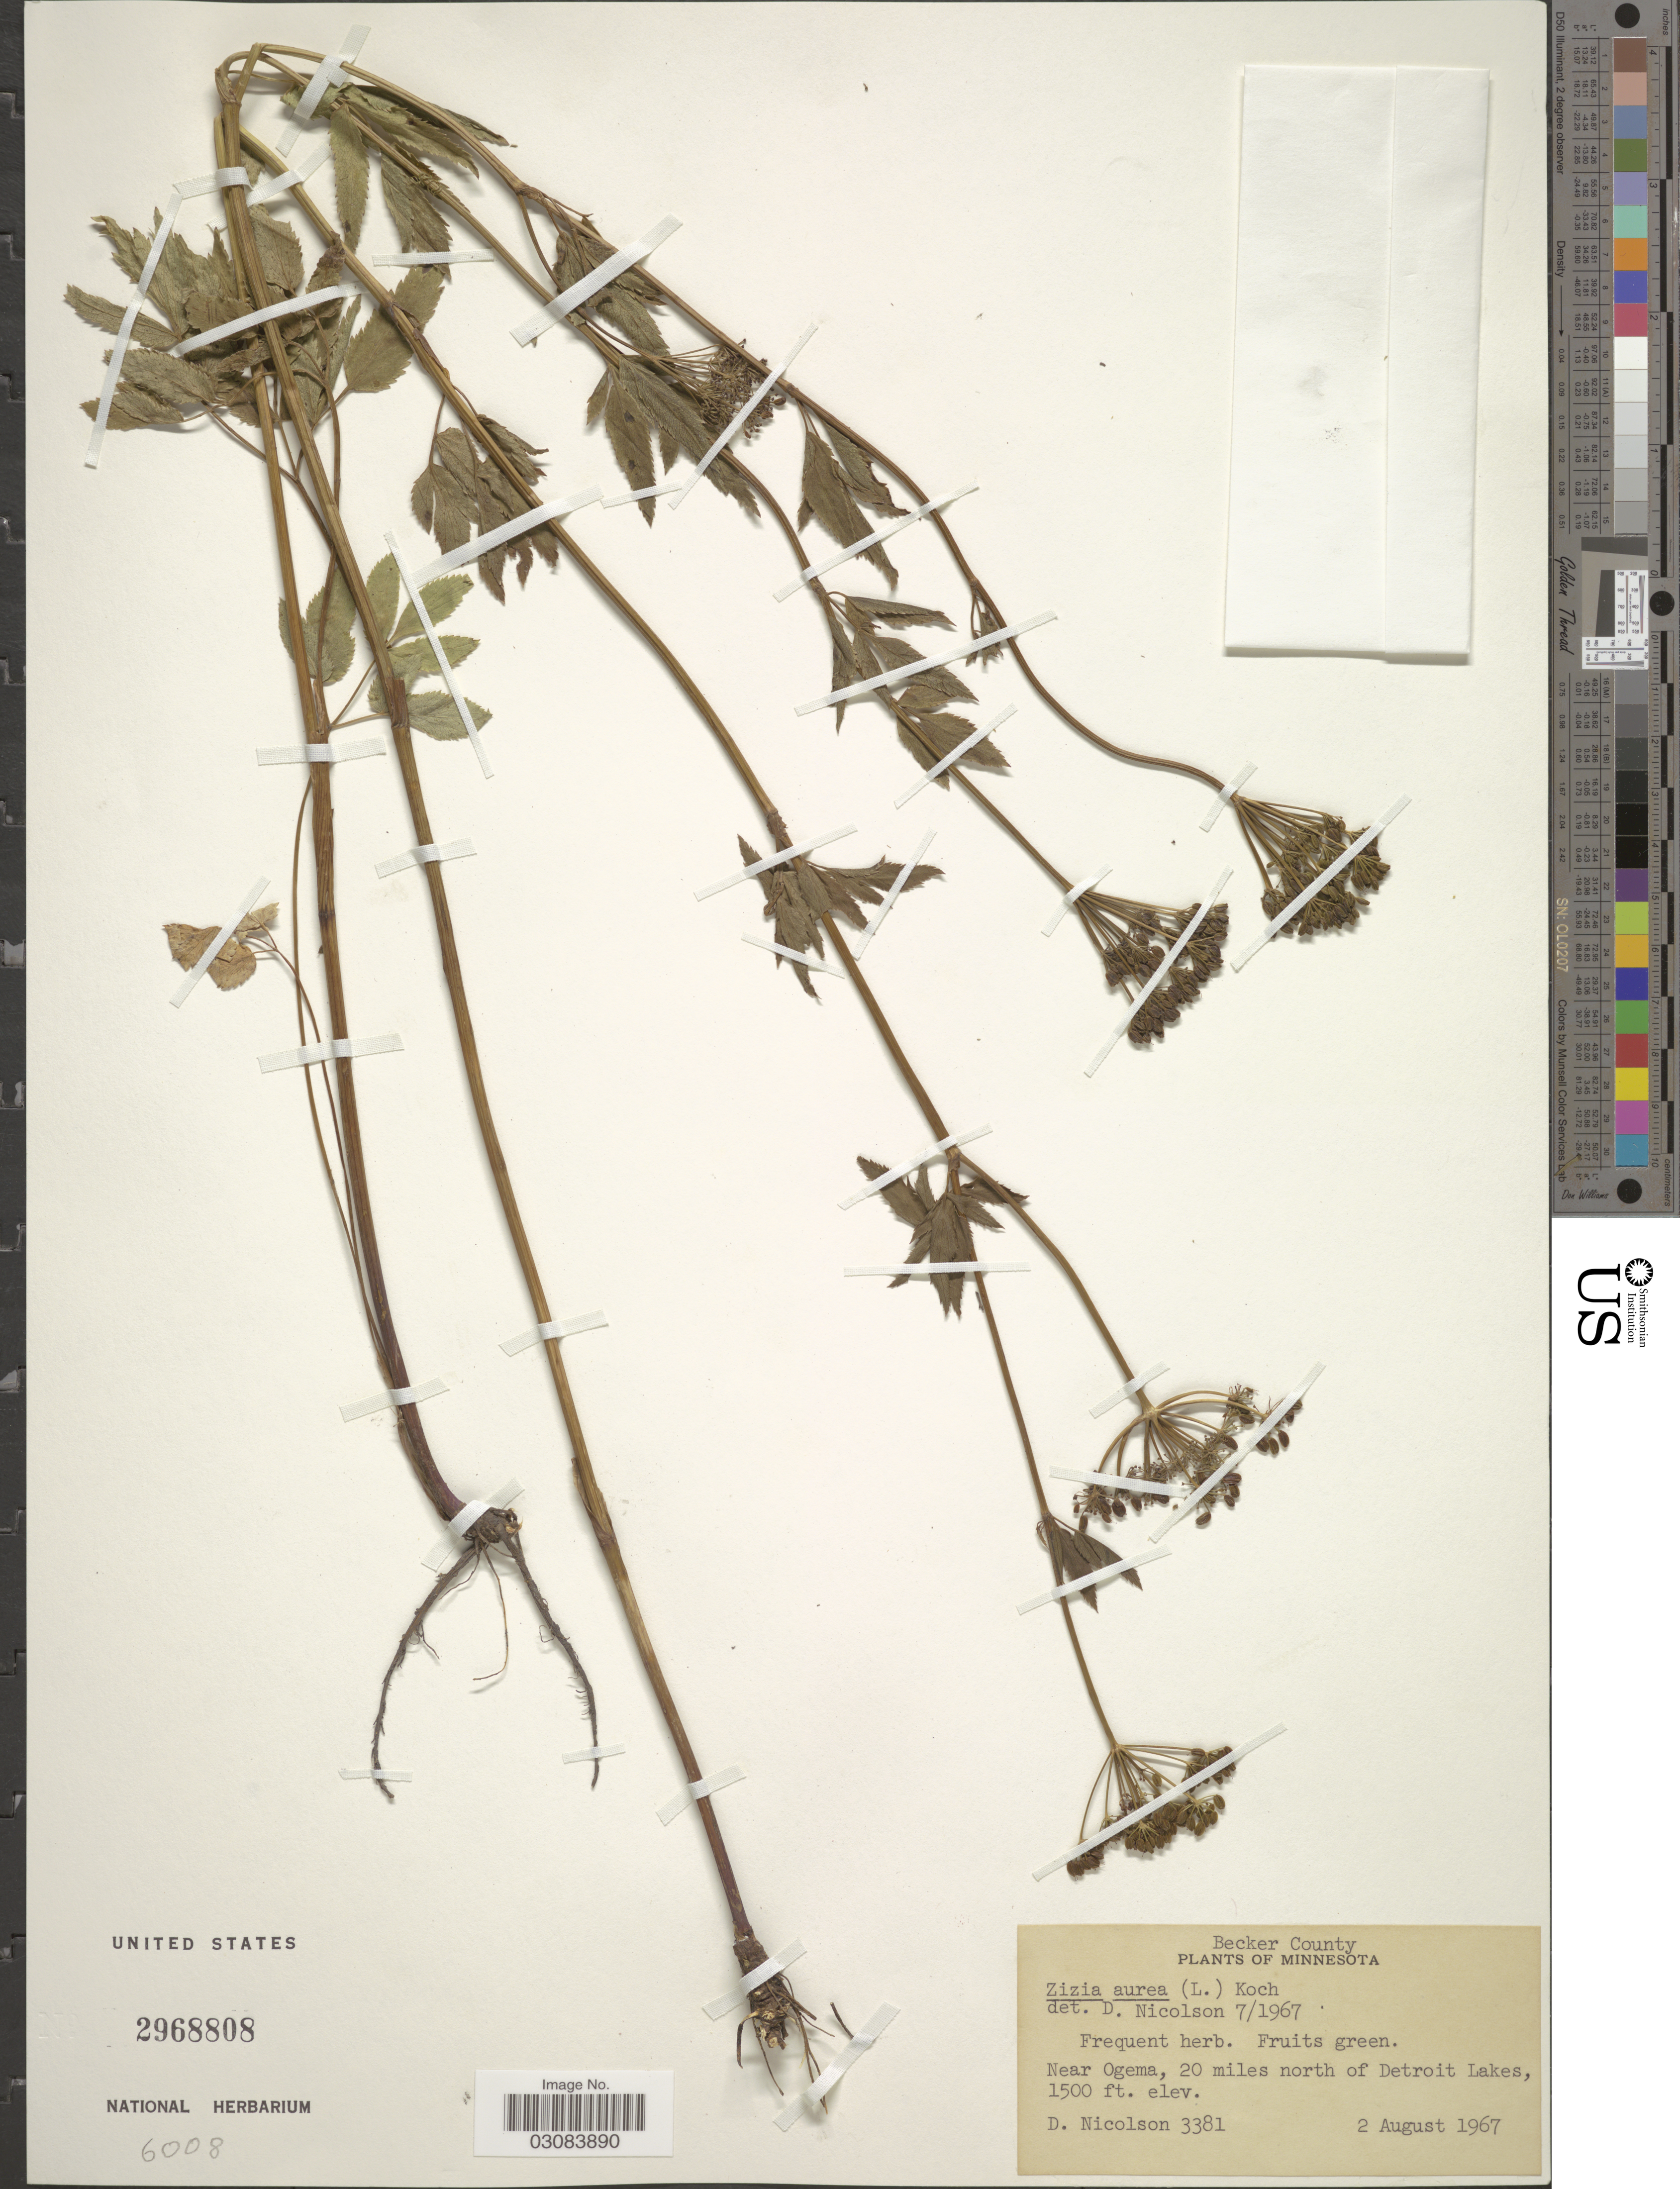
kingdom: Plantae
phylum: Tracheophyta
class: Magnoliopsida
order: Apiales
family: Apiaceae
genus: Zizia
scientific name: Zizia aurea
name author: (L.) Koch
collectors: D. H. Nicolson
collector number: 3381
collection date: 1967-08-02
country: United States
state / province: Minnesota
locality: Becker County. Near Ogema, 20 miles north of Detroit Lakes.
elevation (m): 457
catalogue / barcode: US 2968808